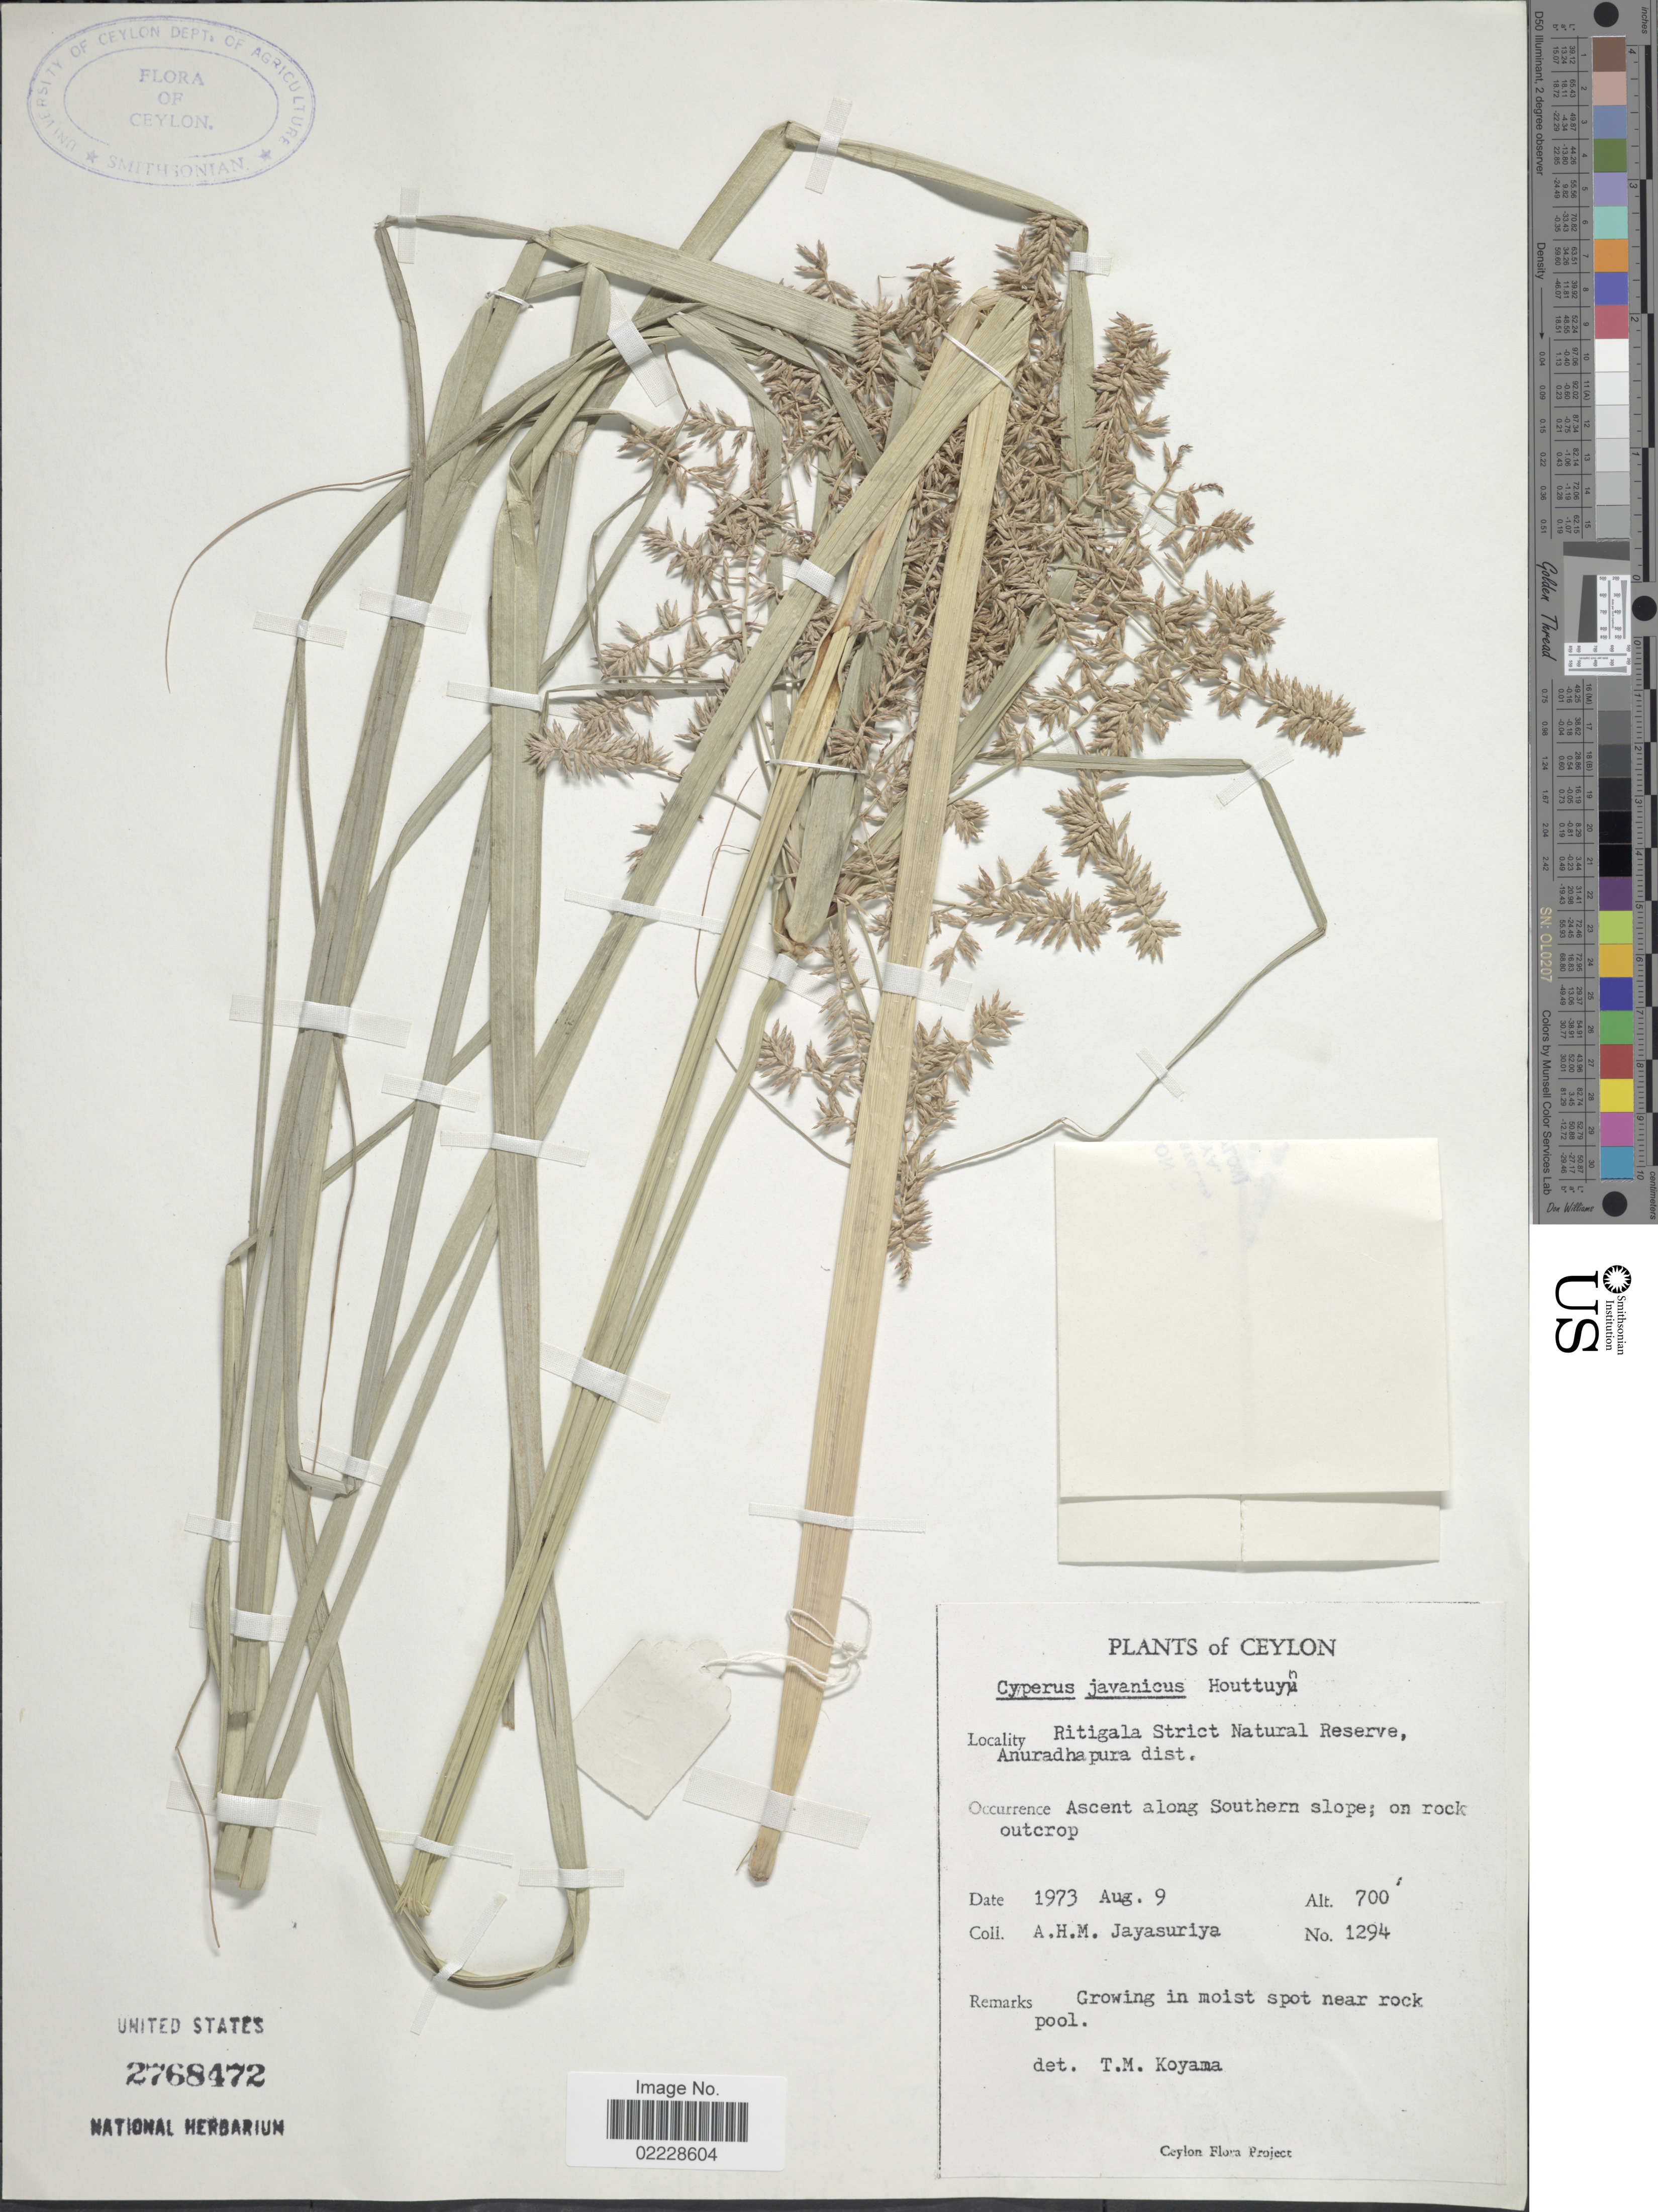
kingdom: Plantae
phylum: Tracheophyta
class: Liliopsida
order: Poales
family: Cyperaceae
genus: Cyperus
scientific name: Cyperus javanicus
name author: Houtt.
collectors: A. H. Jayasuriya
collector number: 1294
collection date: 1973-08-09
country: Sri Lanka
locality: Ceylon, Ritigala Strict Natural Reserve, Anuradhapura dist. Ascent along Southern slope; on rock outcrop.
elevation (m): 213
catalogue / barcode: US 2768472